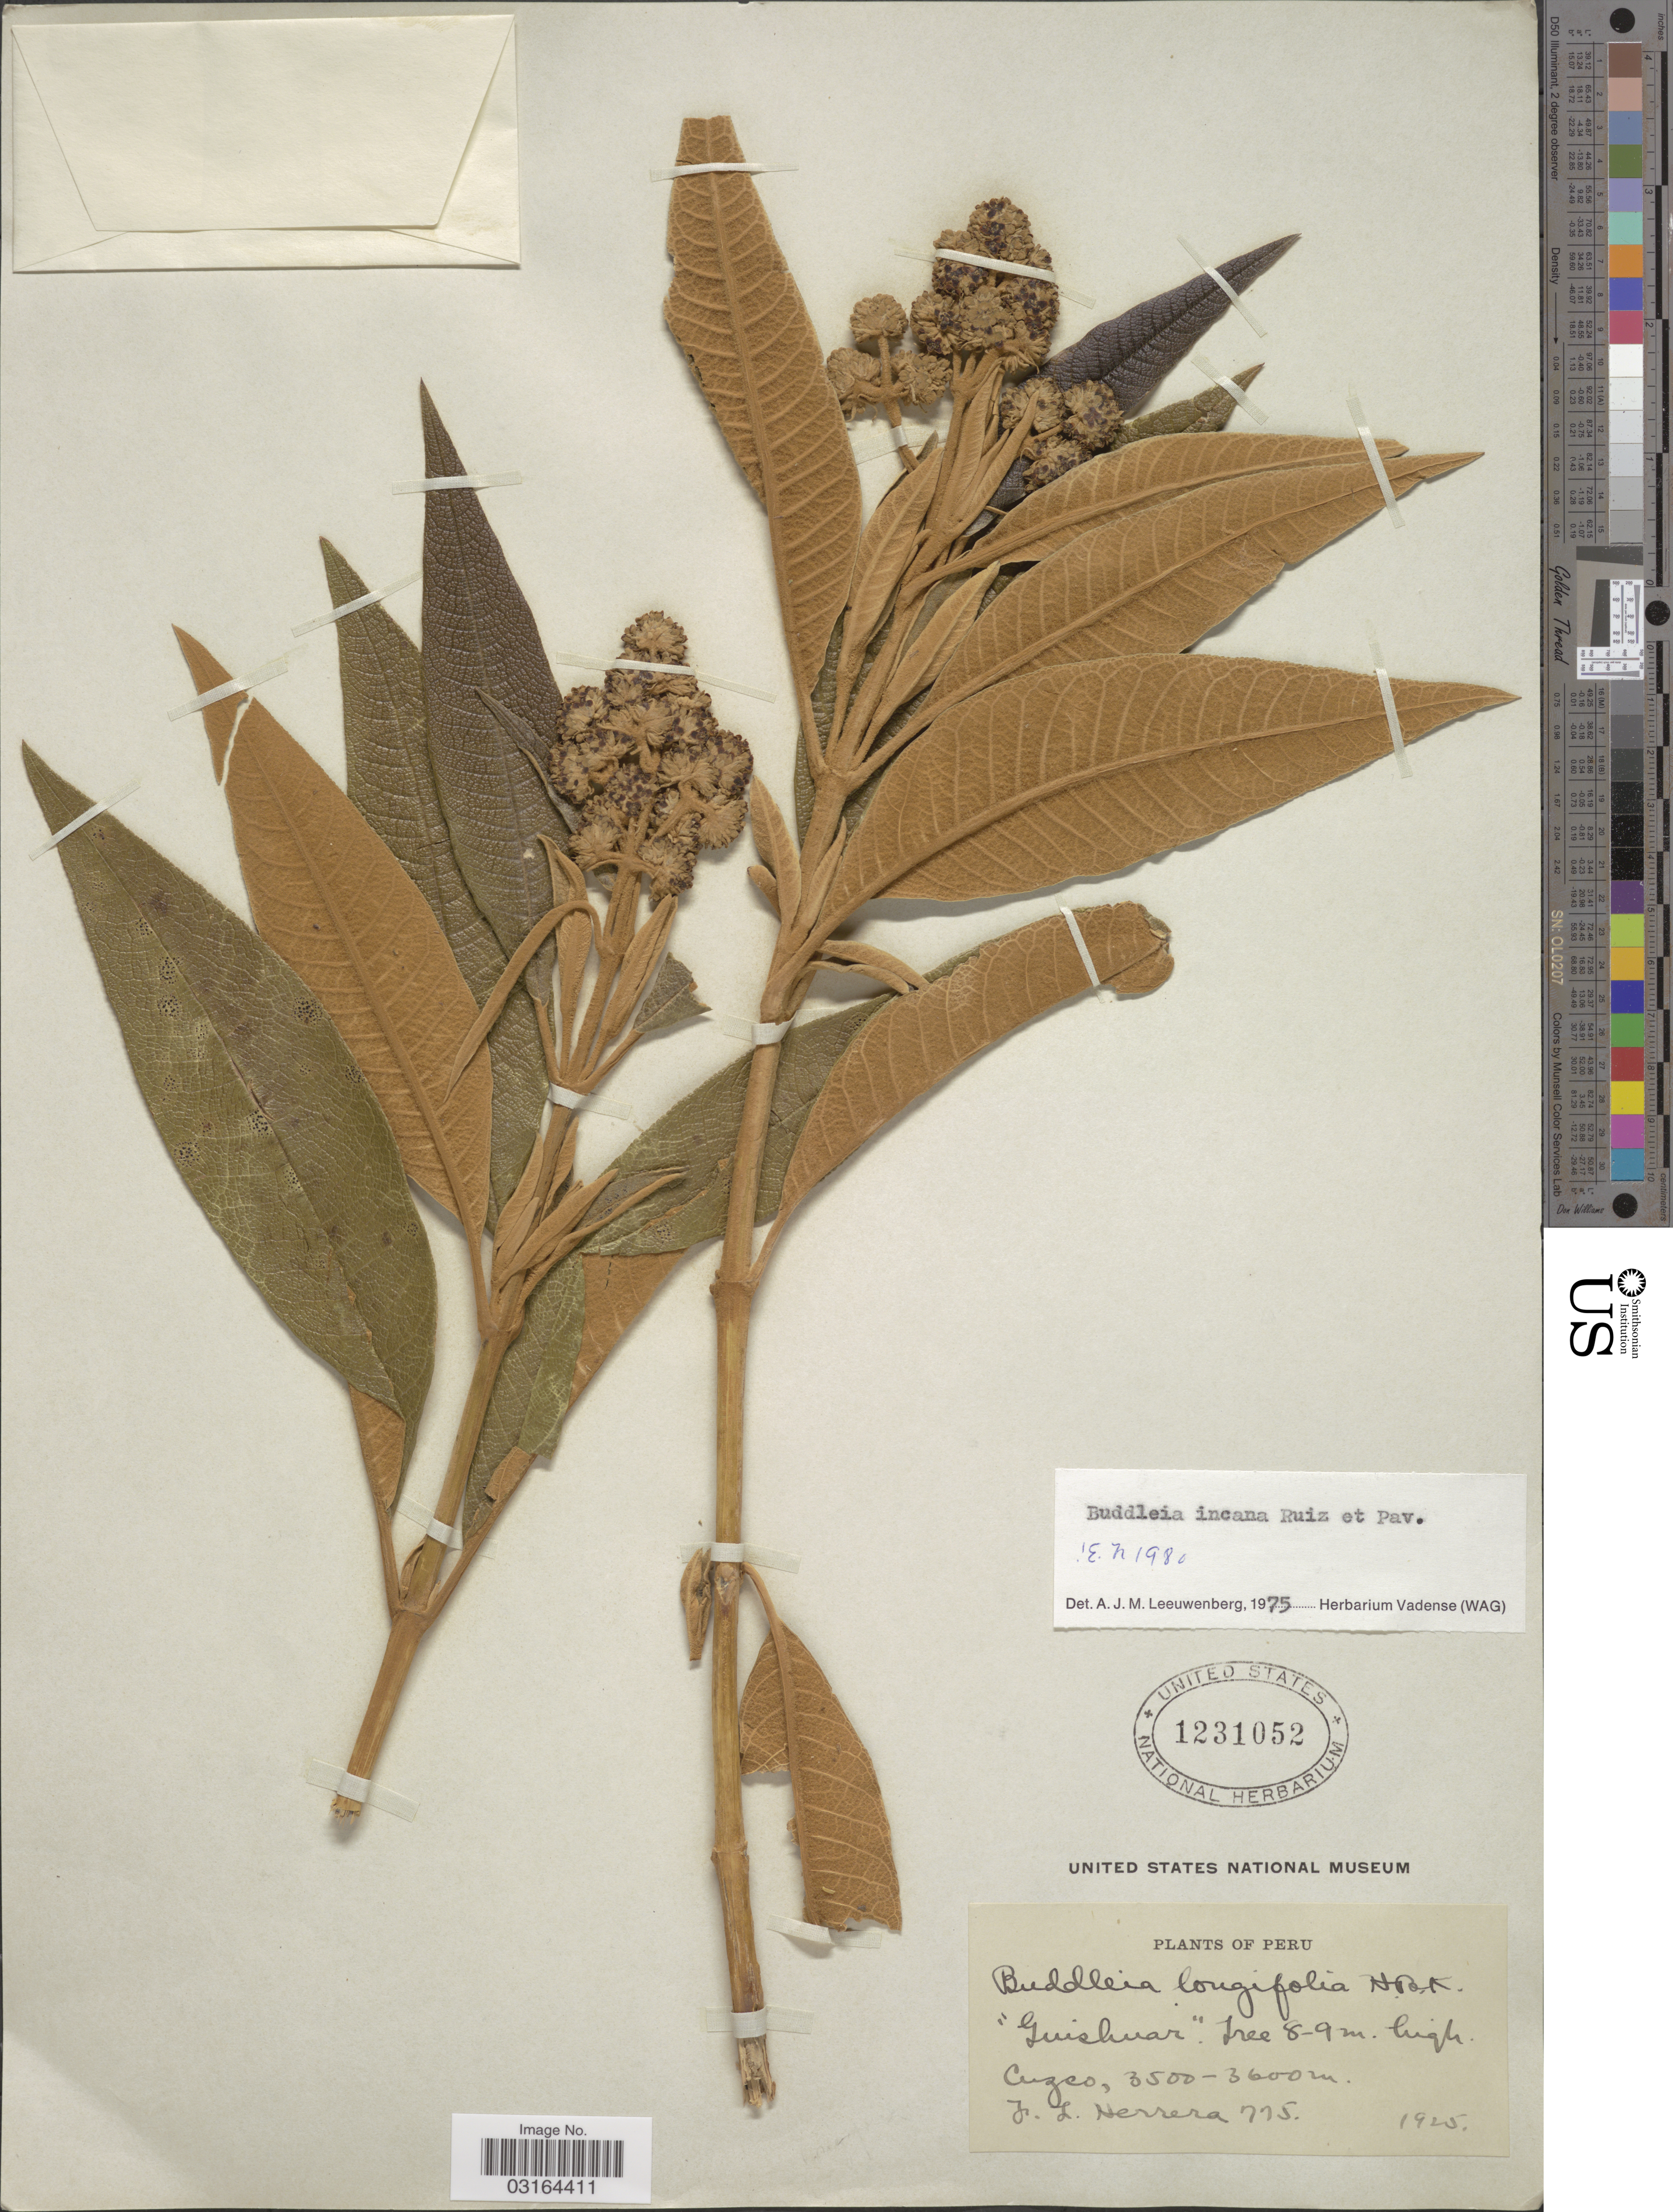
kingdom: Plantae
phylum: Tracheophyta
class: Magnoliopsida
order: Lamiales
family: Scrophulariaceae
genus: Buddleja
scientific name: Buddleja incana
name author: Ruiz & Pav.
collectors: J. L. Herrera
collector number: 775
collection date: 1925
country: Peru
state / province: Cusco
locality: Cuzco.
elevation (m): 3500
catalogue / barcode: US 1231052